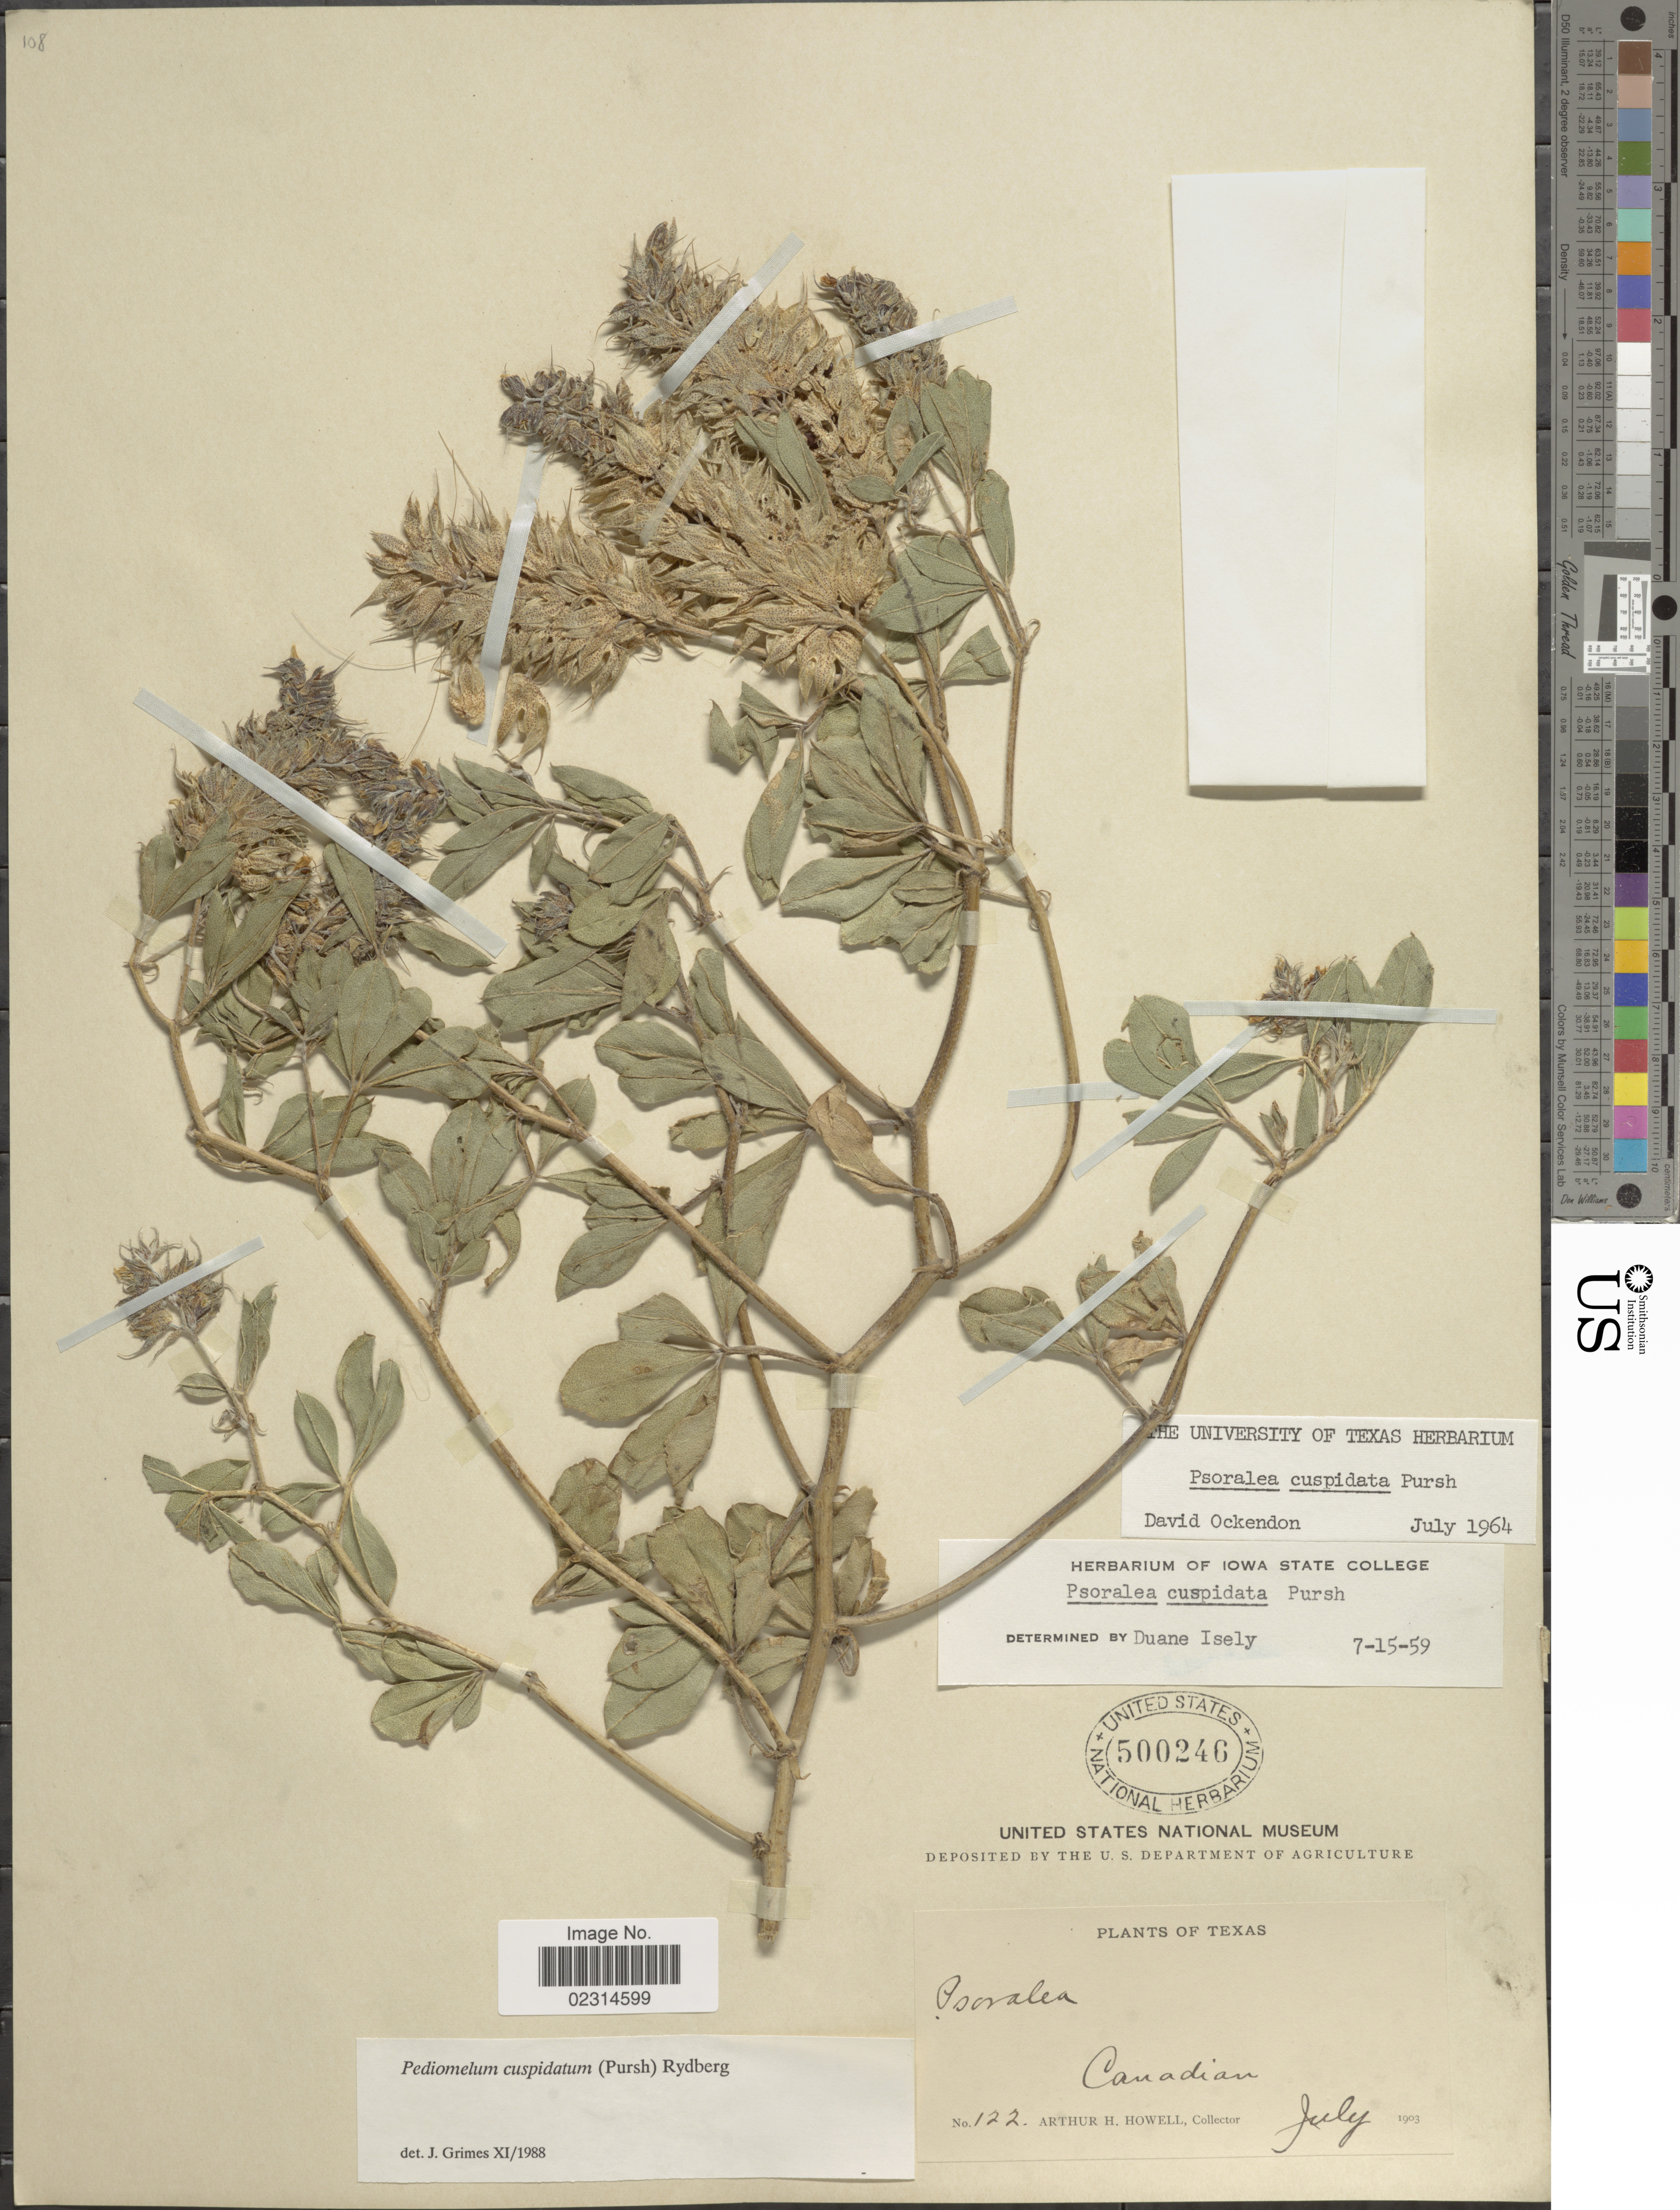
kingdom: Plantae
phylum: Tracheophyta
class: Magnoliopsida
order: Fabales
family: Fabaceae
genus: Pediomelum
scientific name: Pediomelum cuspidatum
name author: (Pursh) Rydb.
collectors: A. H. Howell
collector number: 122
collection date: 1903-07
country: United States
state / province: Texas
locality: Canadian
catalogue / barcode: US 500246